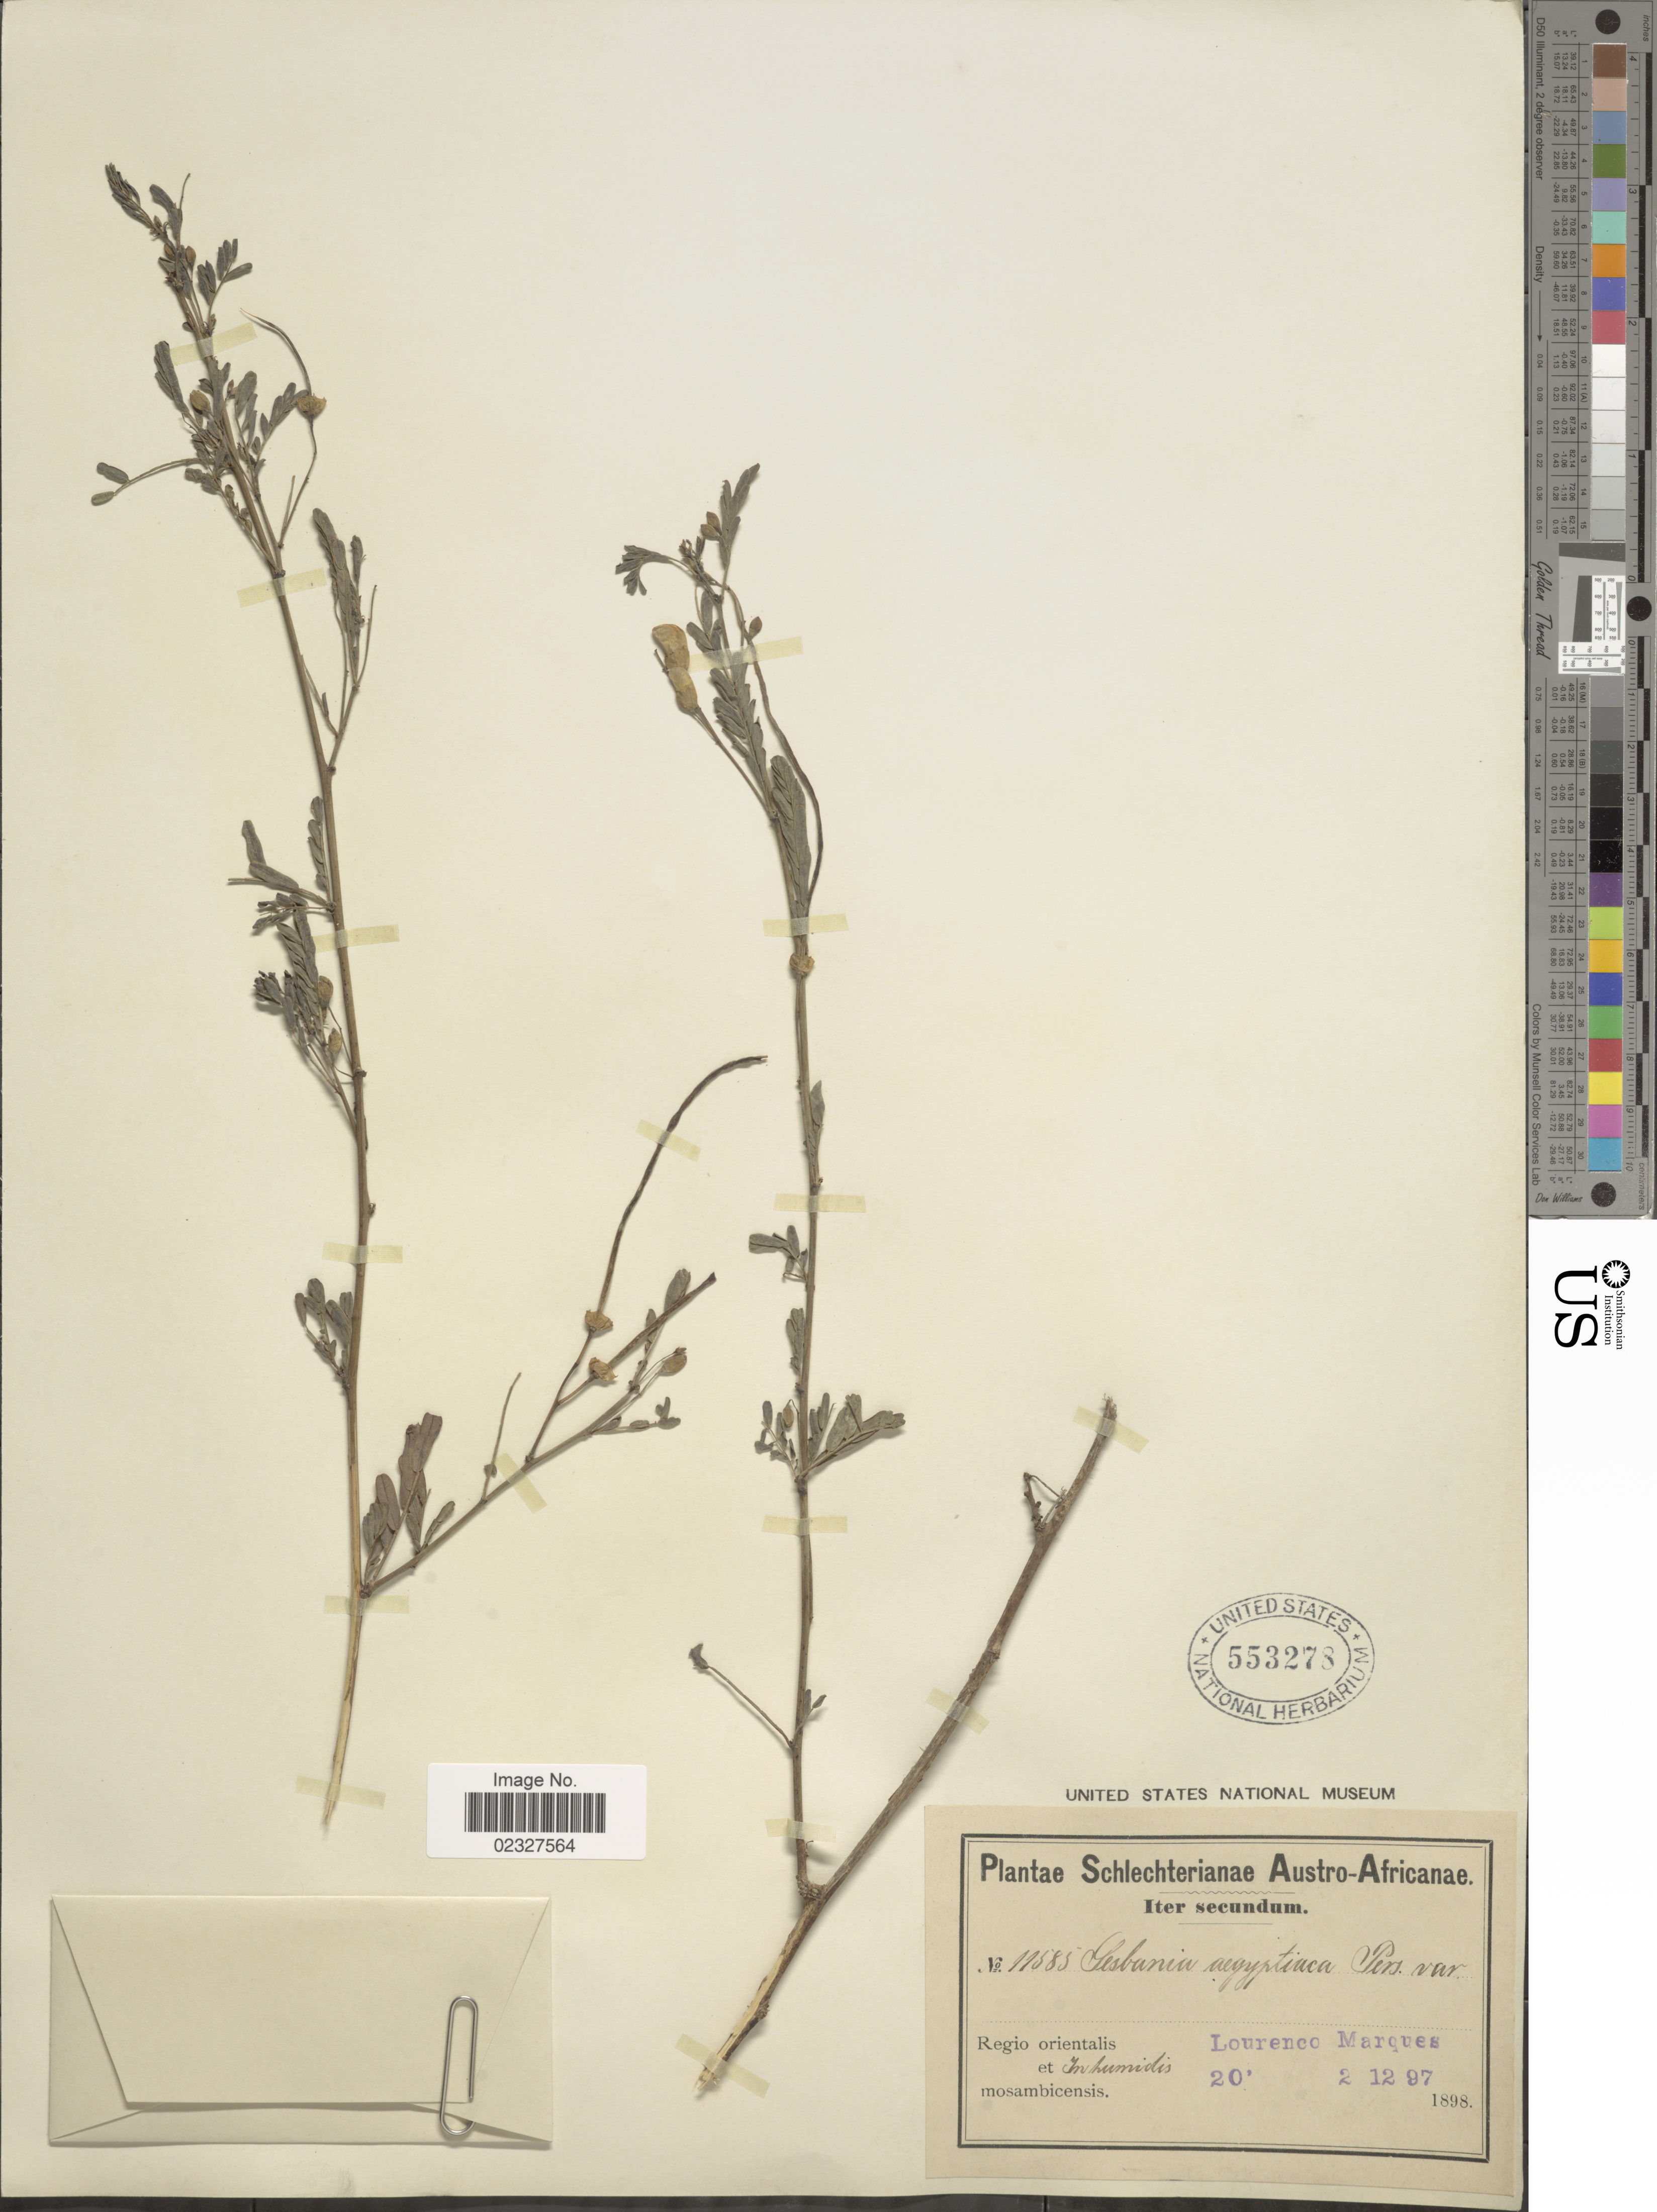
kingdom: Plantae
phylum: Tracheophyta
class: Magnoliopsida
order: Fabales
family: Fabaceae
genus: Sesbania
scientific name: Sesbania sesban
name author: (L.) Merr.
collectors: L. Marques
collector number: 11585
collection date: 1897-12-02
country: Mozambique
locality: Slechterianae Austro-Africanane, iter secundum, regio orientalis et in humidis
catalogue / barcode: US 553278